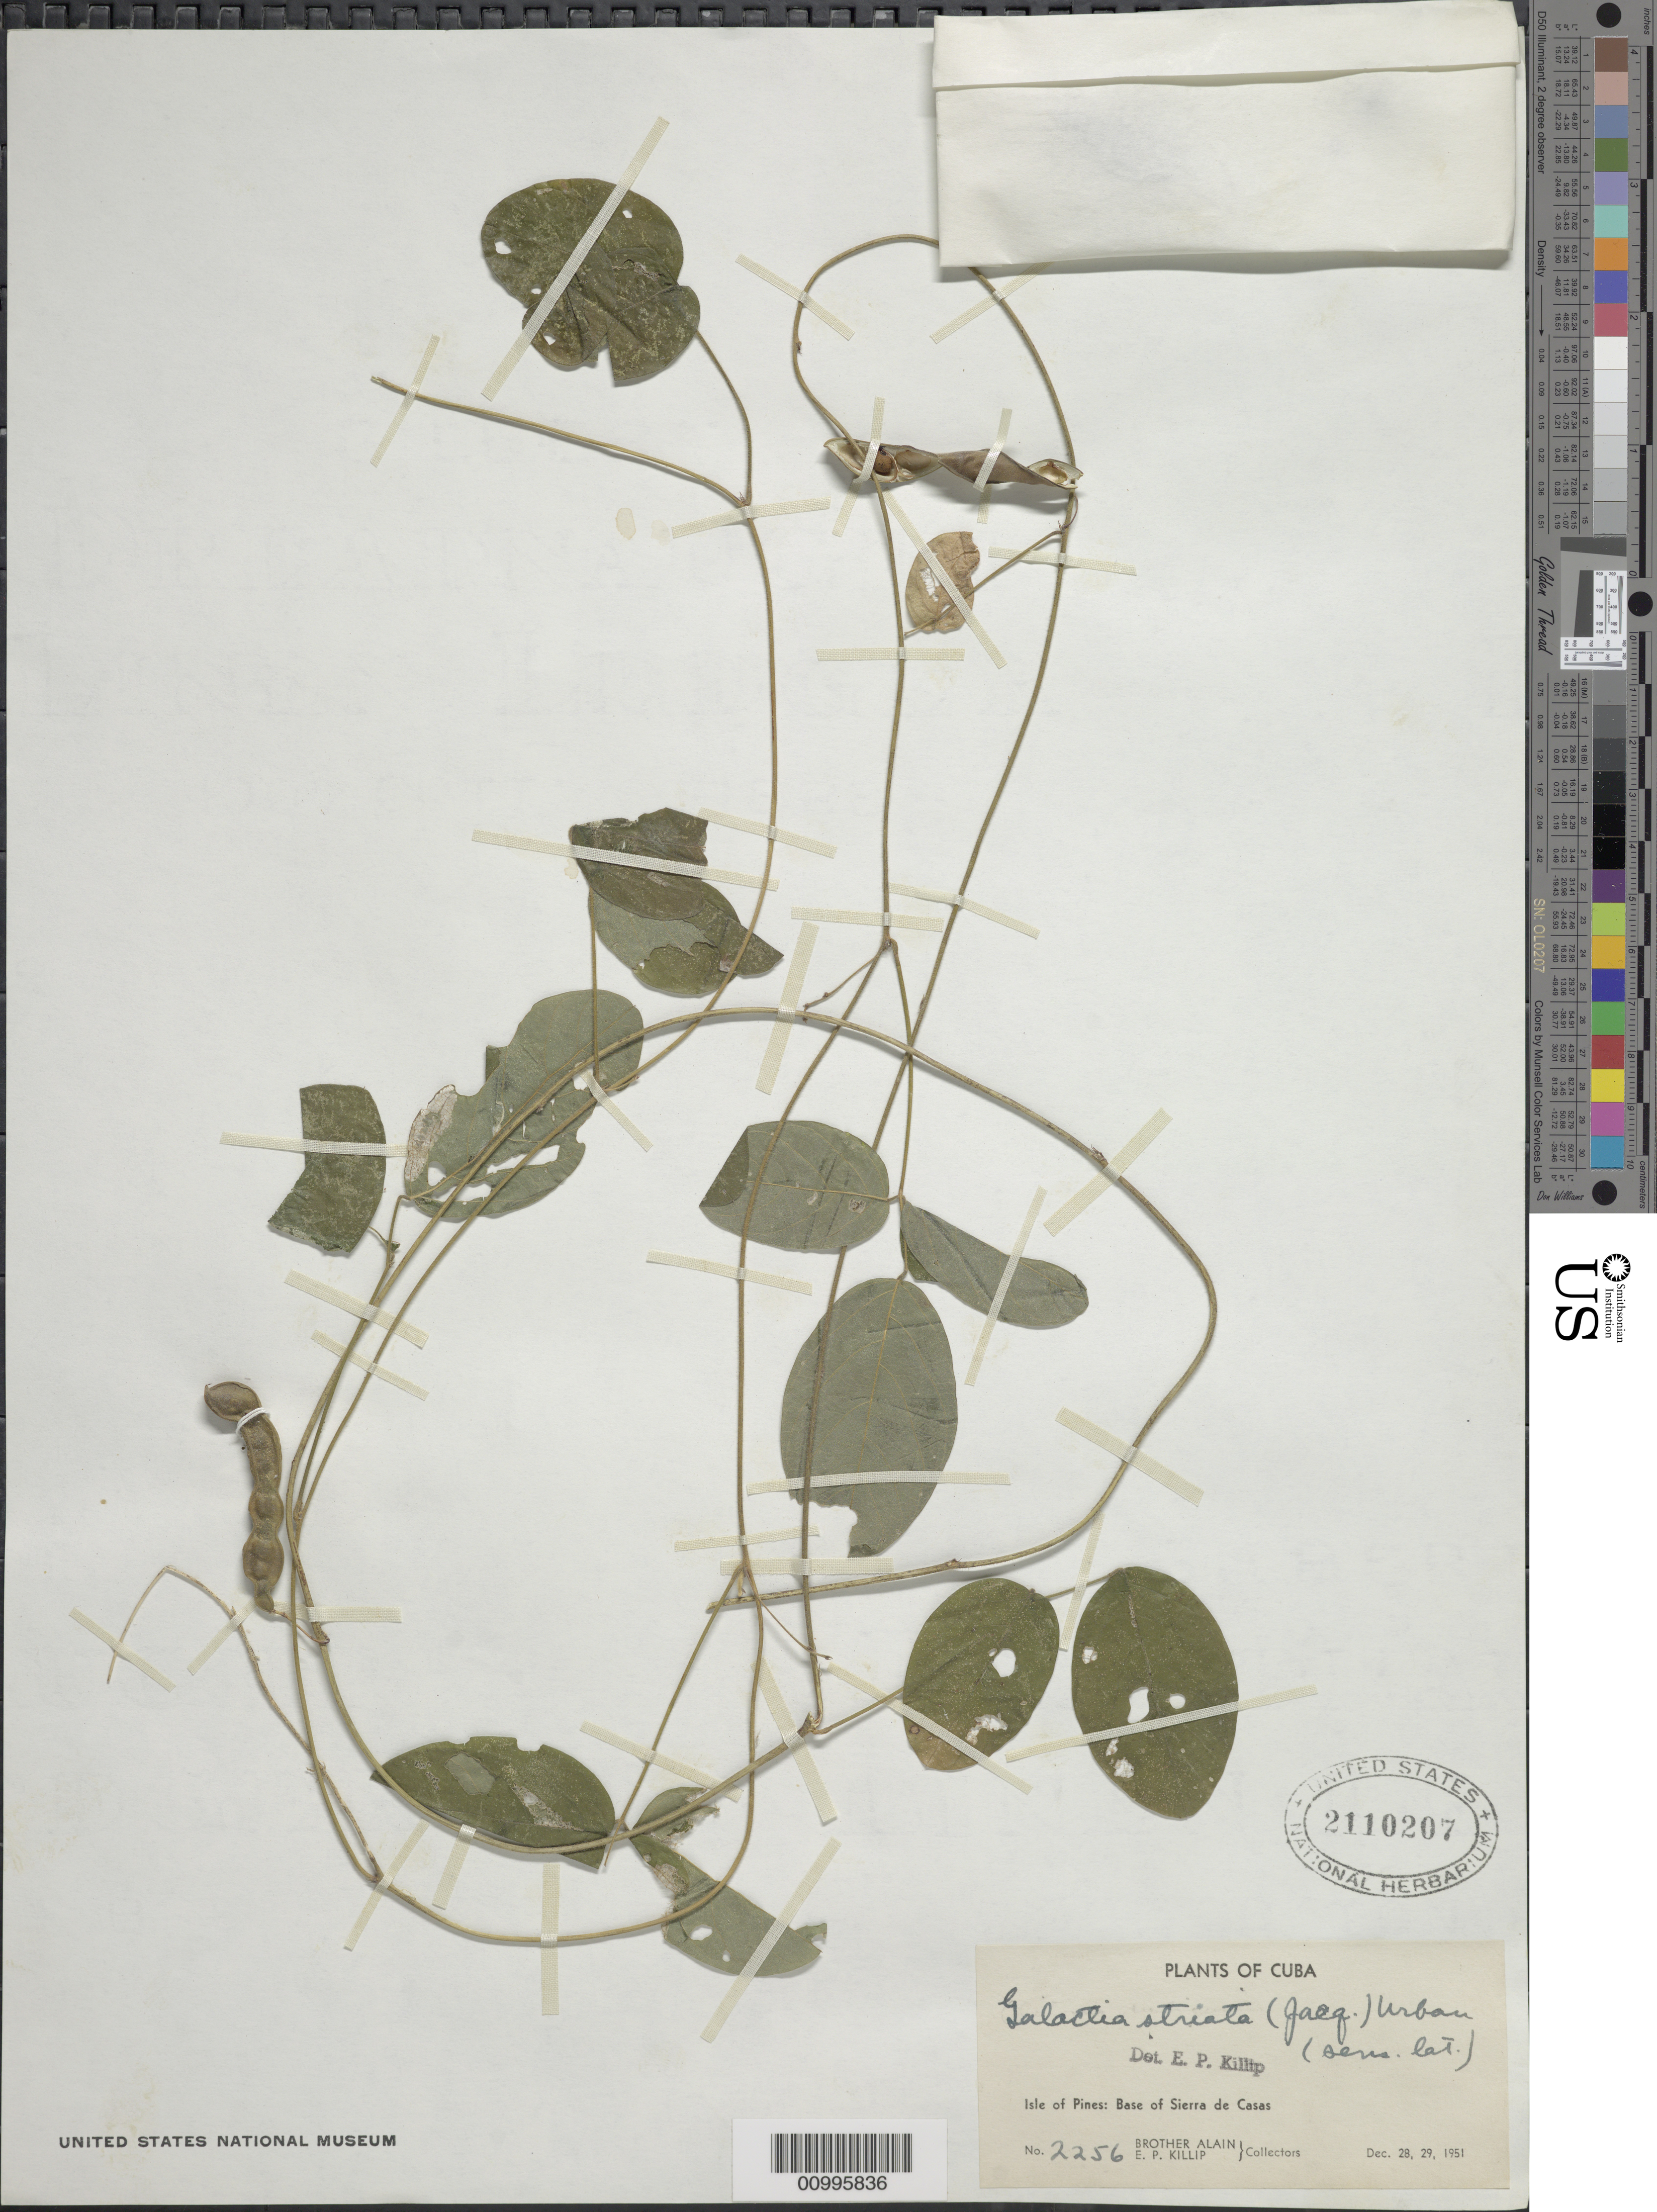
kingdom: Plantae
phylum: Tracheophyta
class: Magnoliopsida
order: Fabales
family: Fabaceae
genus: Galactia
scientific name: Galactia striata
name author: (Jacq.) Urb.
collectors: A. H. Liogier & E. P. Killip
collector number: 2256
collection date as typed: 28 Dec 1951 and 29 Dec 1951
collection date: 1951-12-28,1951-12-29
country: Cuba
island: Isla de la Juventud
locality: Isle of Pines, base of Sierra de Casas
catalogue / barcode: US 2110207